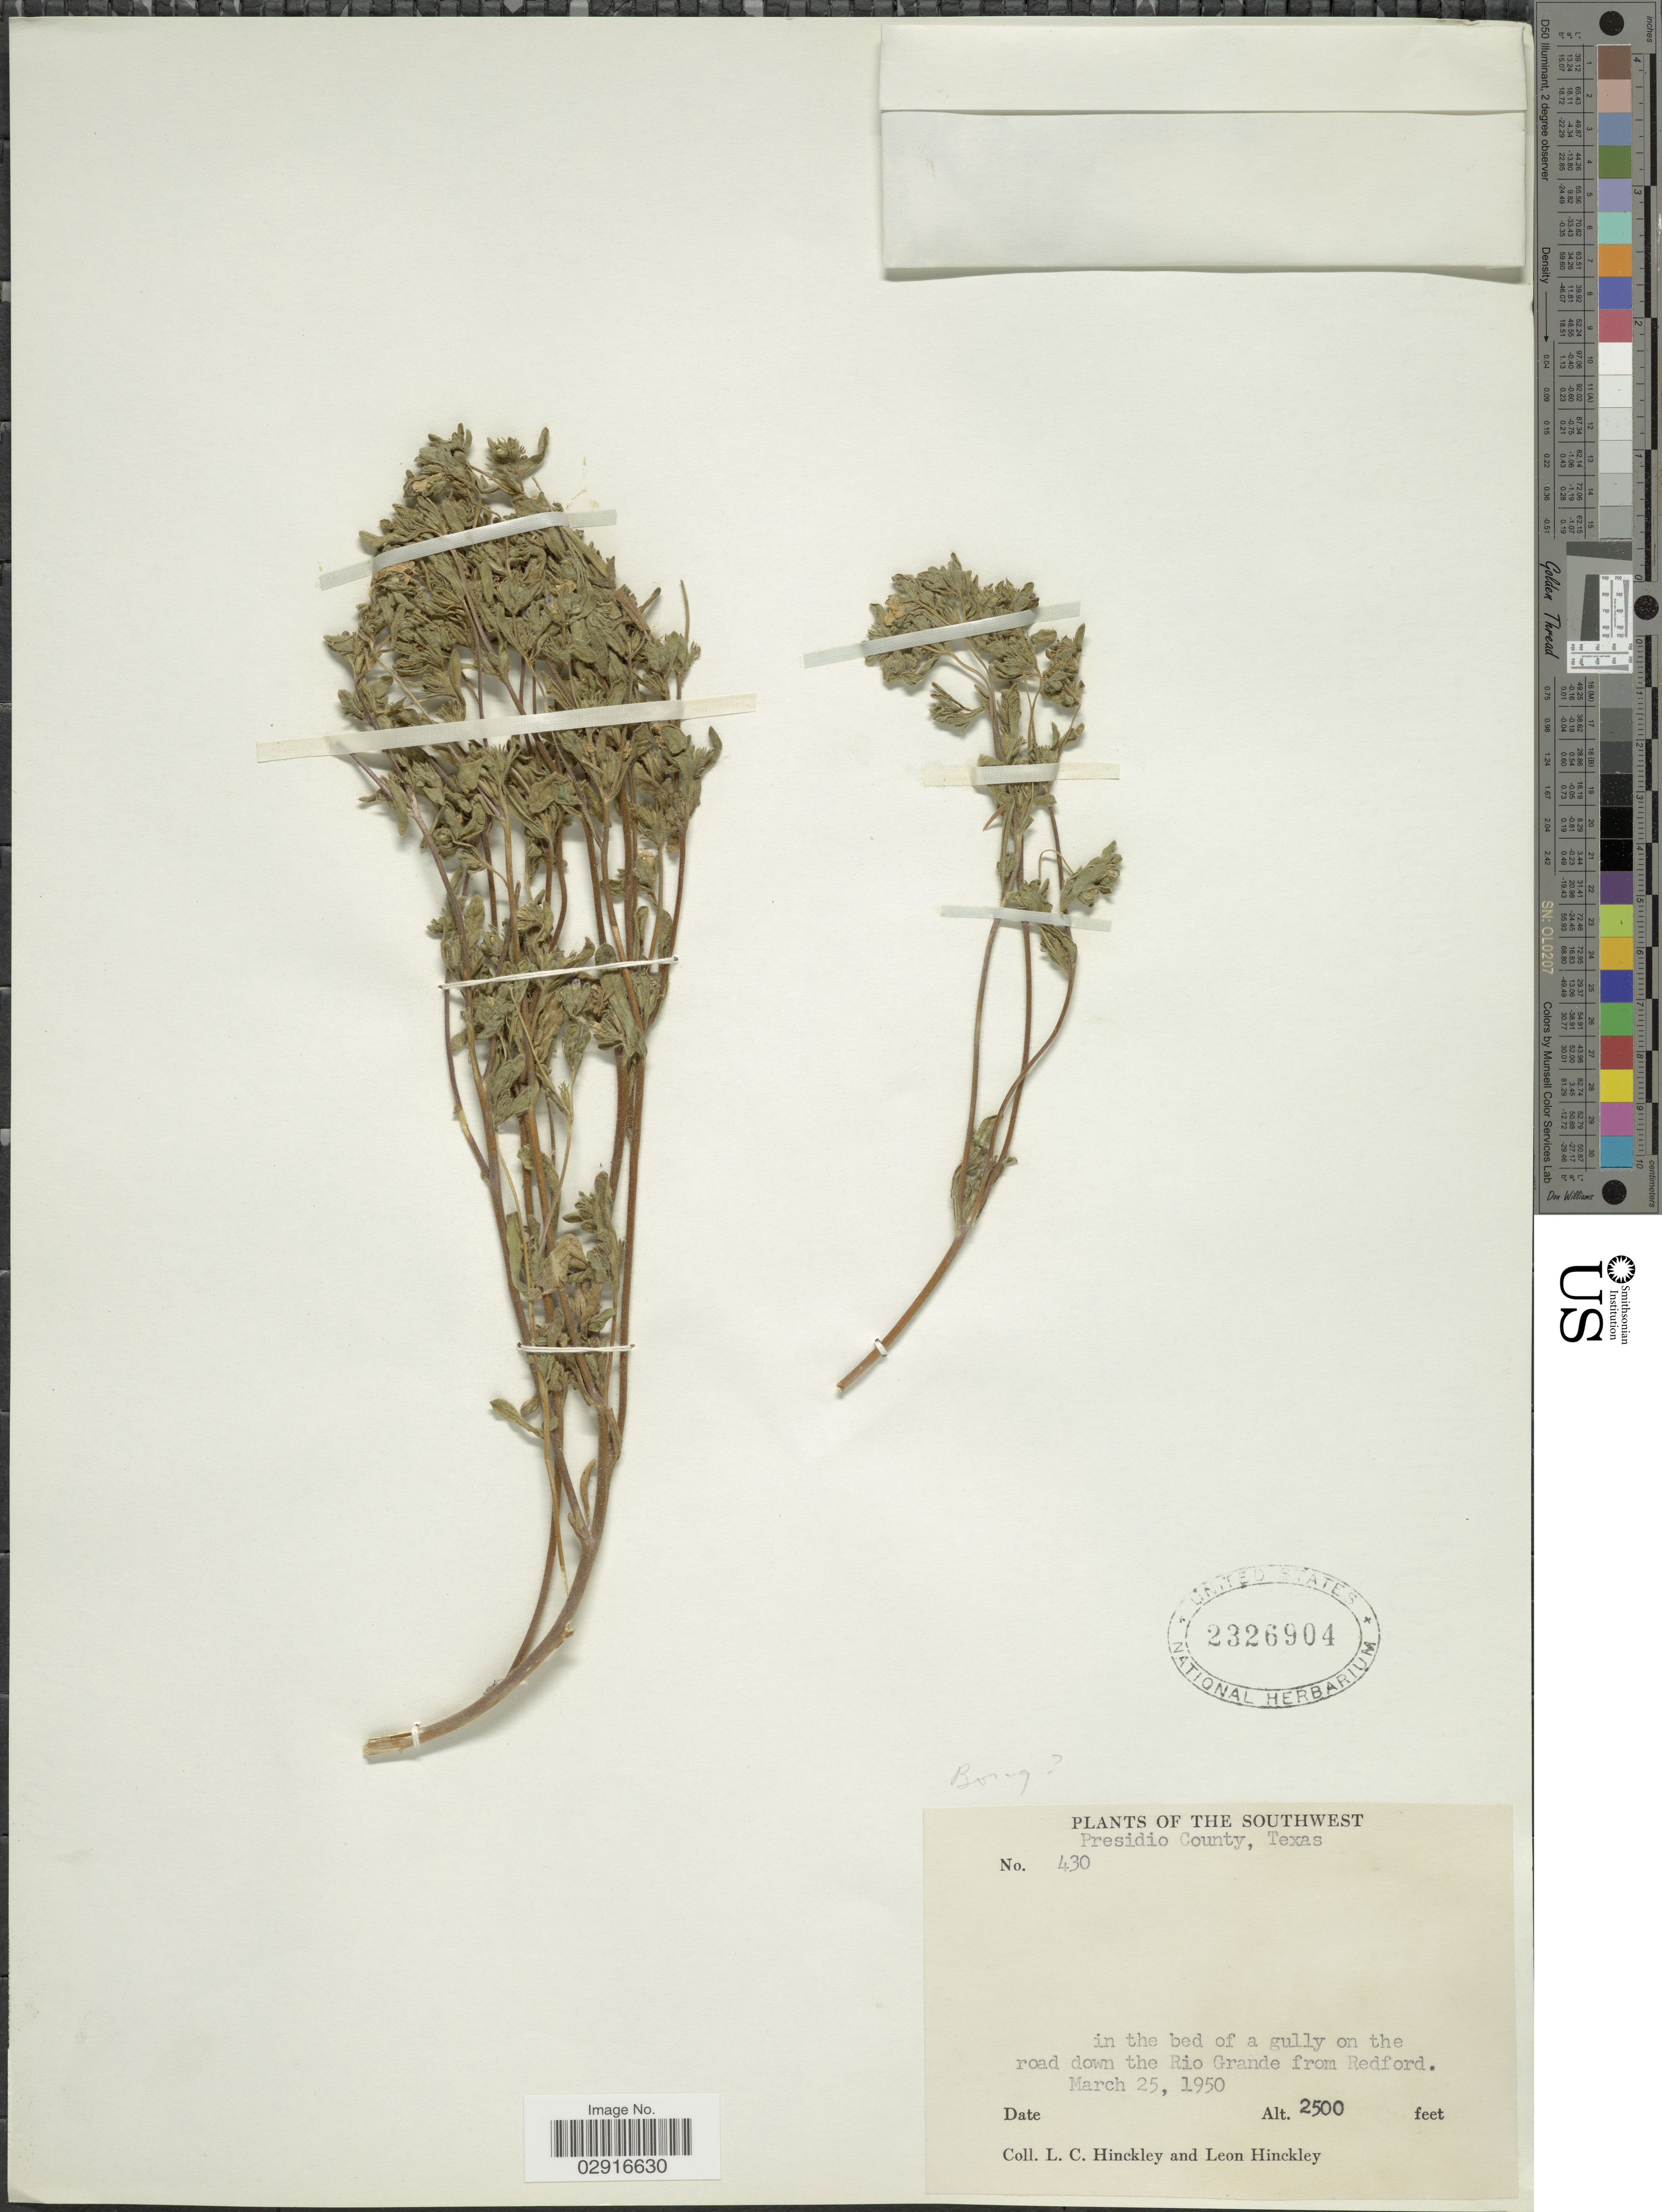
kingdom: Plantae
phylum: Tracheophyta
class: Magnoliopsida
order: Boraginales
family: Boraginaceae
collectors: L. Hinckley & L. Hinckley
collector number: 430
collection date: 1950-03-25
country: United States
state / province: Texas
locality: The Southwest. Presidio County. In the bed of a gully on the road down the Rio Grande from Redford.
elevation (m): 762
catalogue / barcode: US 2326904